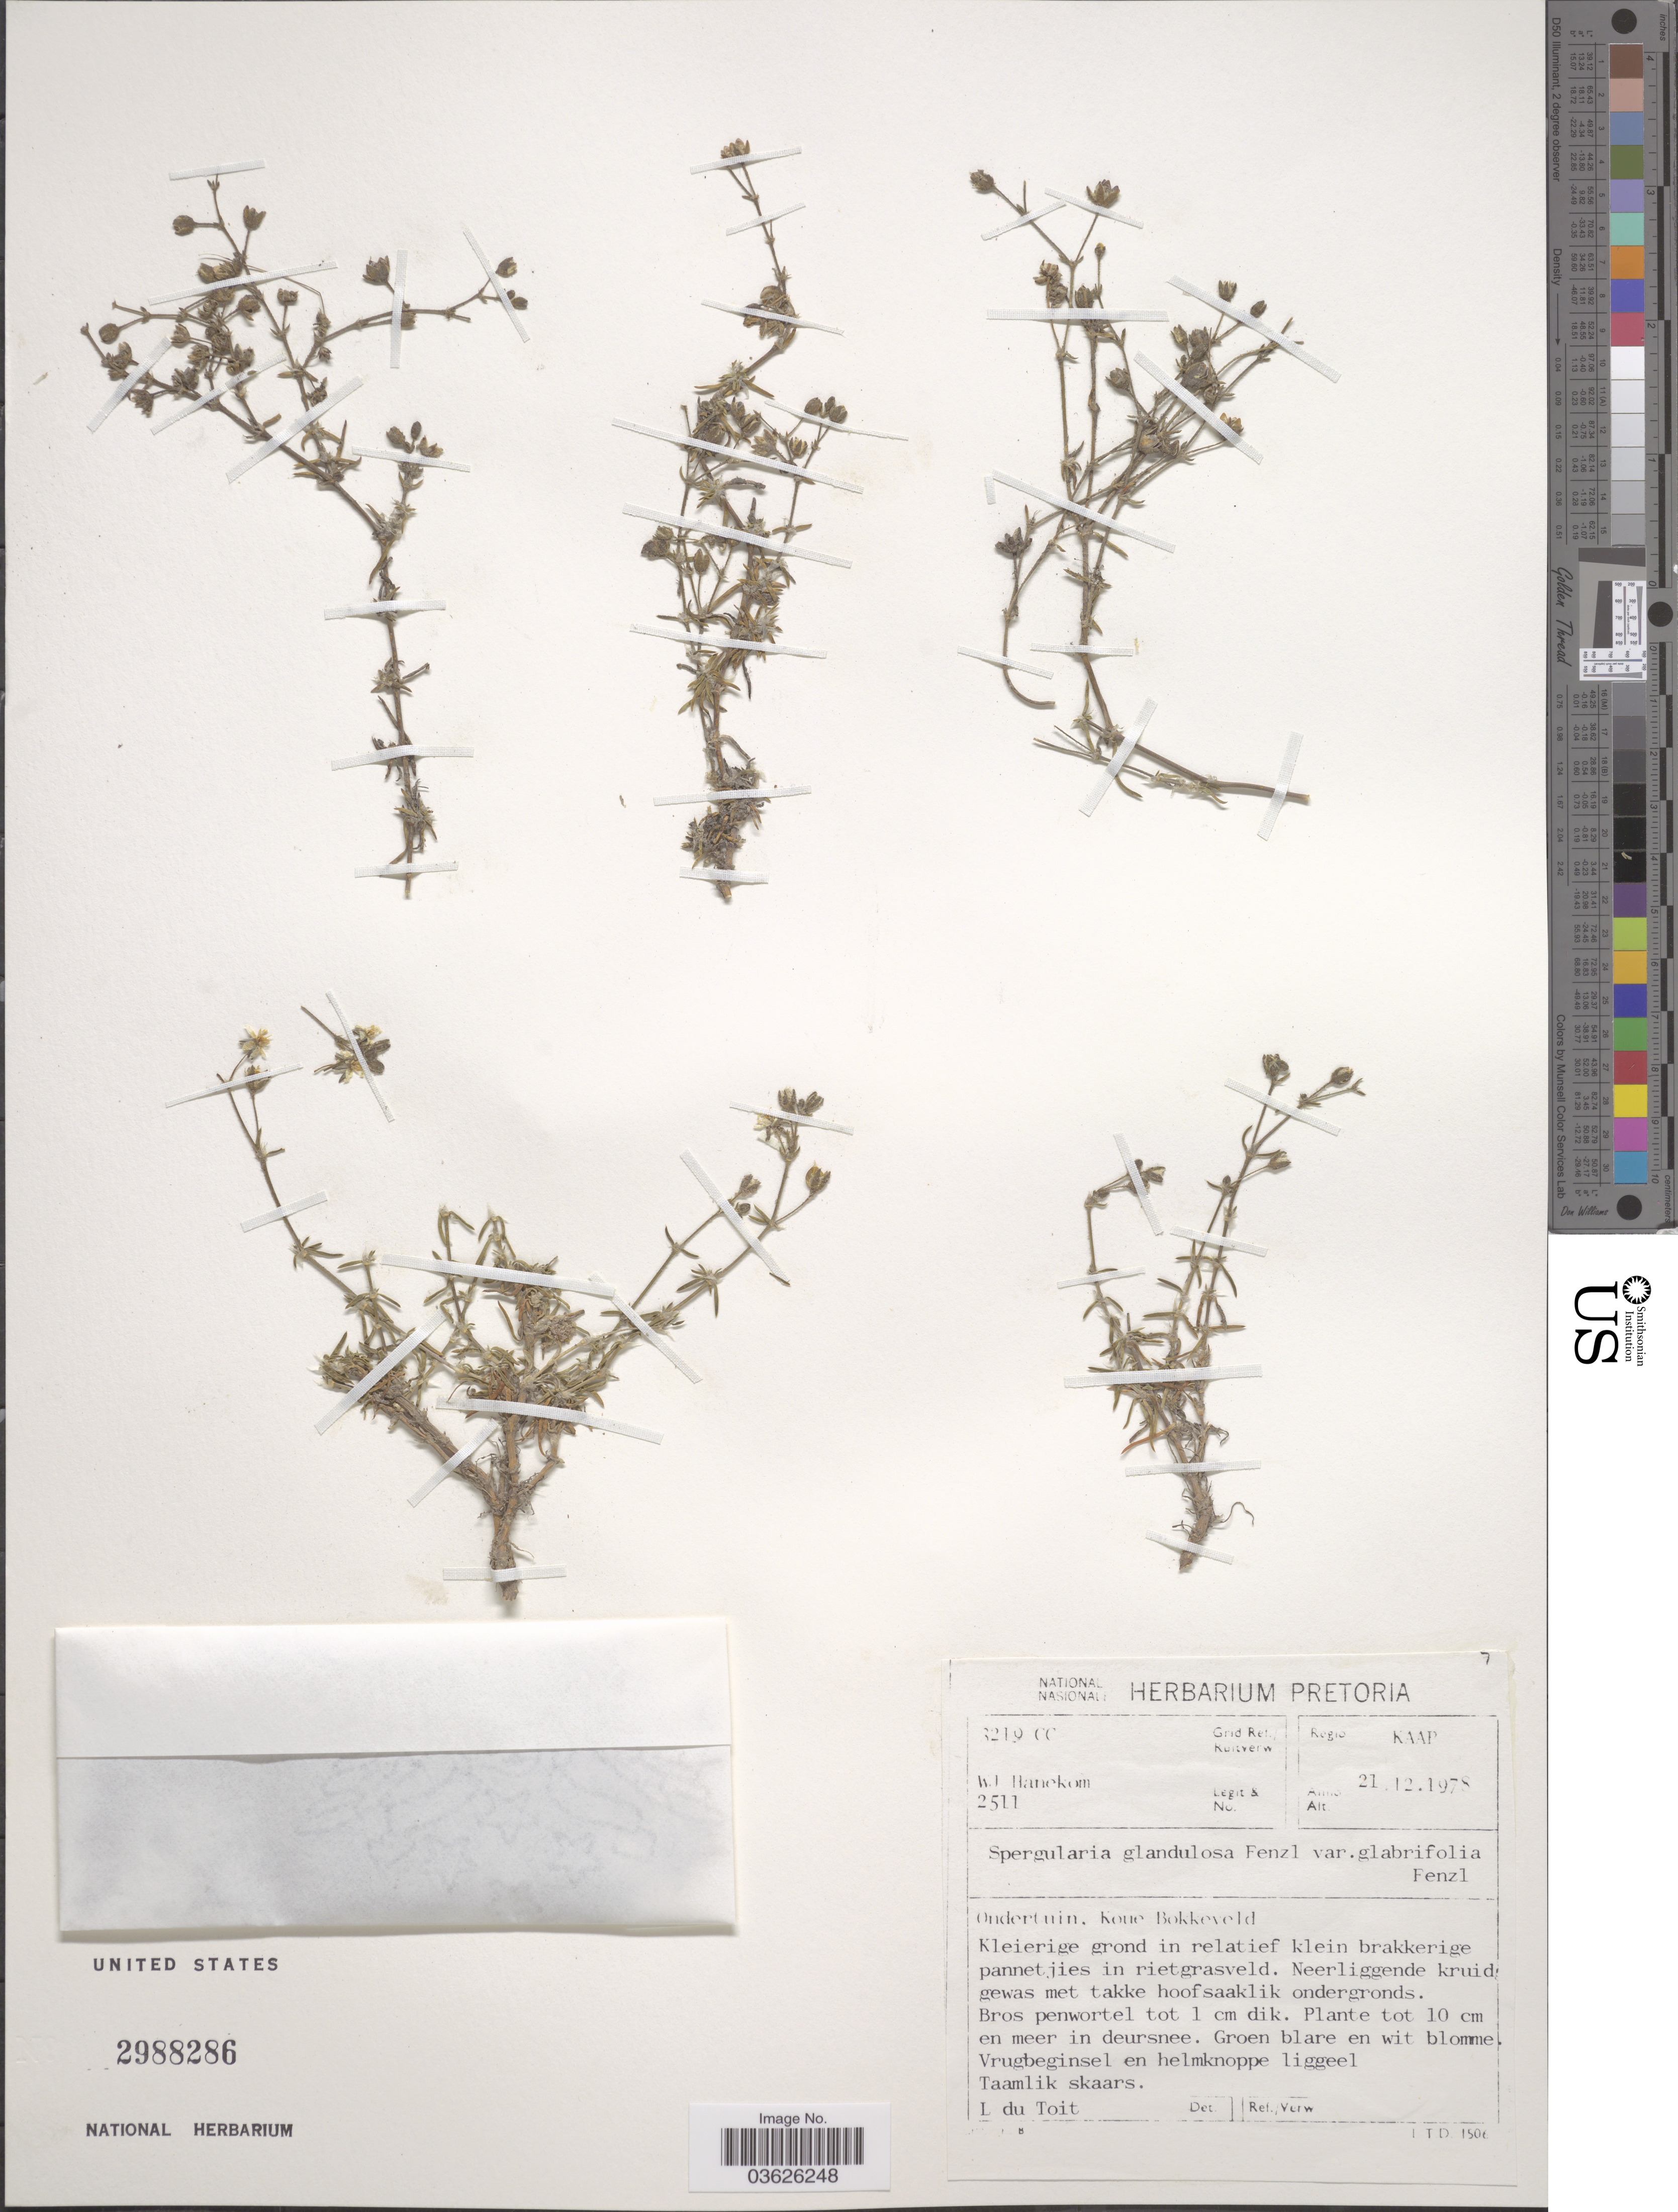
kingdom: Plantae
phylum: Tracheophyta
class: Magnoliopsida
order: Caryophyllales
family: Caryophyllaceae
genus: Spergularia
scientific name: Spergularia glandulosa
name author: Heynh.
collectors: W. Hanekom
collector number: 2511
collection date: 1978-12-21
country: South Africa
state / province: Western Cape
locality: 3219 CC Grid Ref./Ruitverw. Regio KAAP. Ondertuin. Koue Bokkeveld.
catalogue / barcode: US 2988286